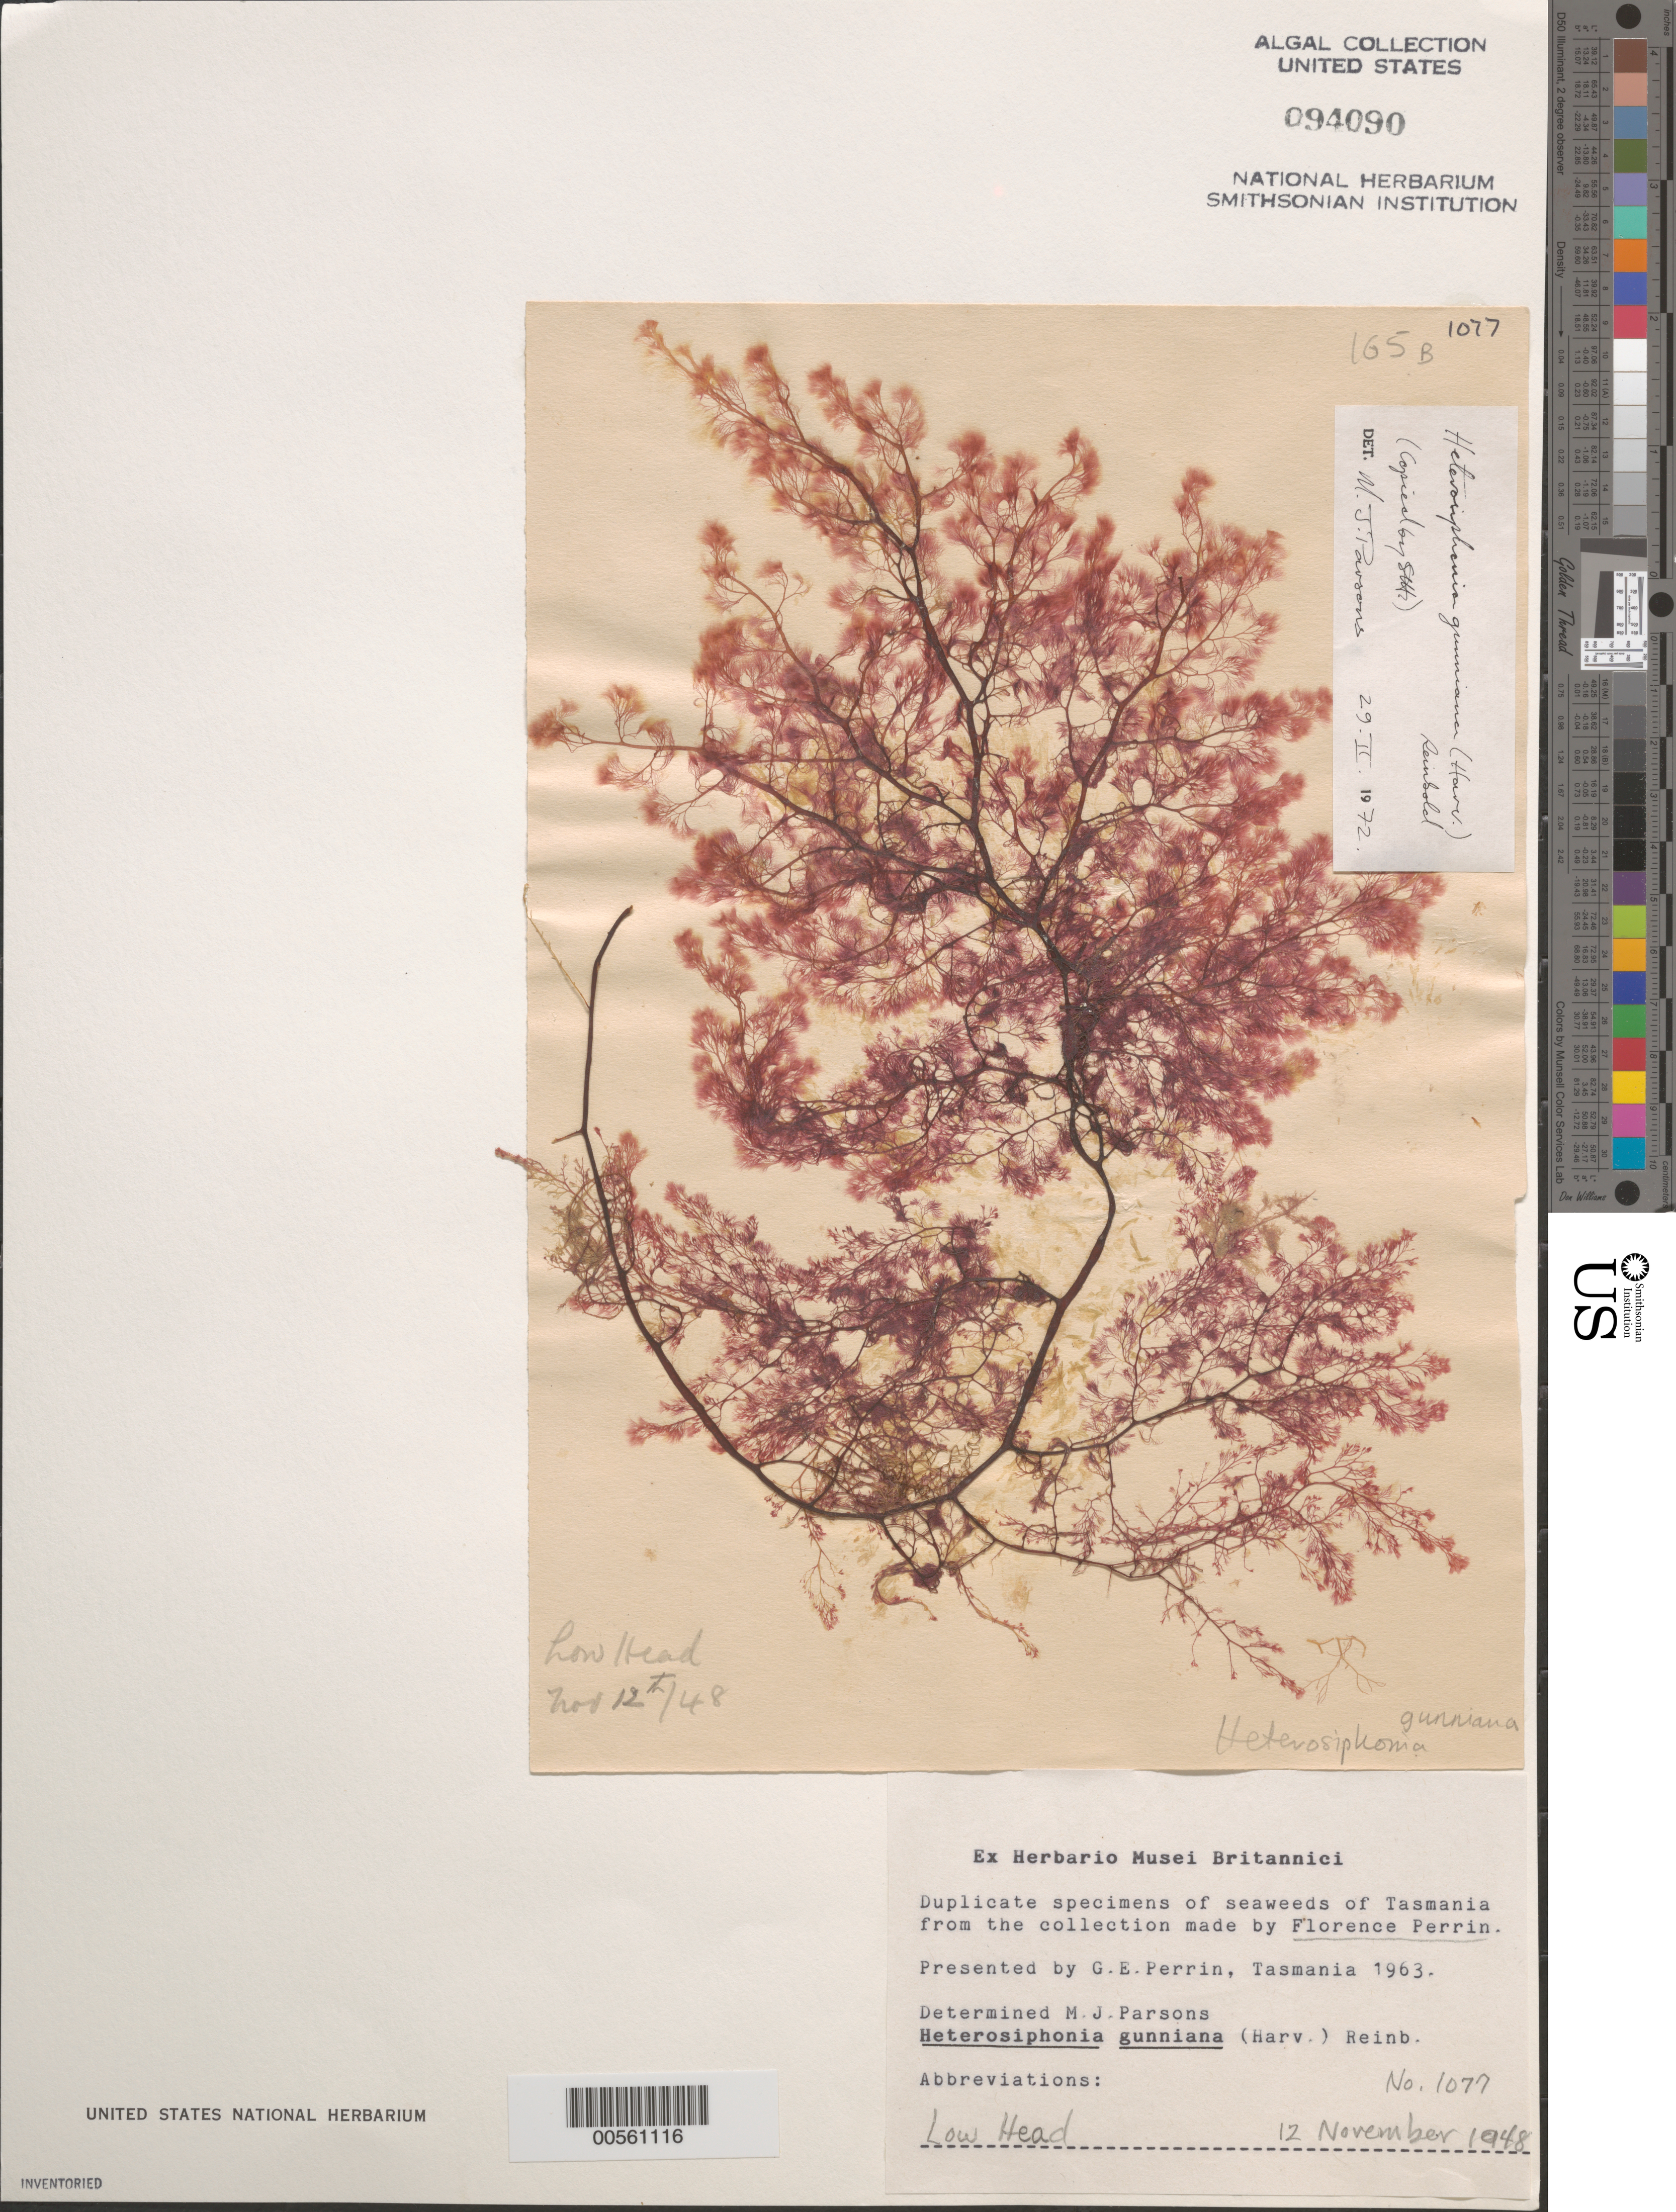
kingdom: Plantae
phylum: Rhodophyta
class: Florideophyceae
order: Ceramiales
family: Dasyaceae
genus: Heterosiphonia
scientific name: Heterosiphonia gunniana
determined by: Parsons, M. J.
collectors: F. Perrin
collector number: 1077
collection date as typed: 12 Nov 1948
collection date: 1948-11-12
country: Australia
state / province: Tasmania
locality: Low Head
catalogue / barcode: US 94090